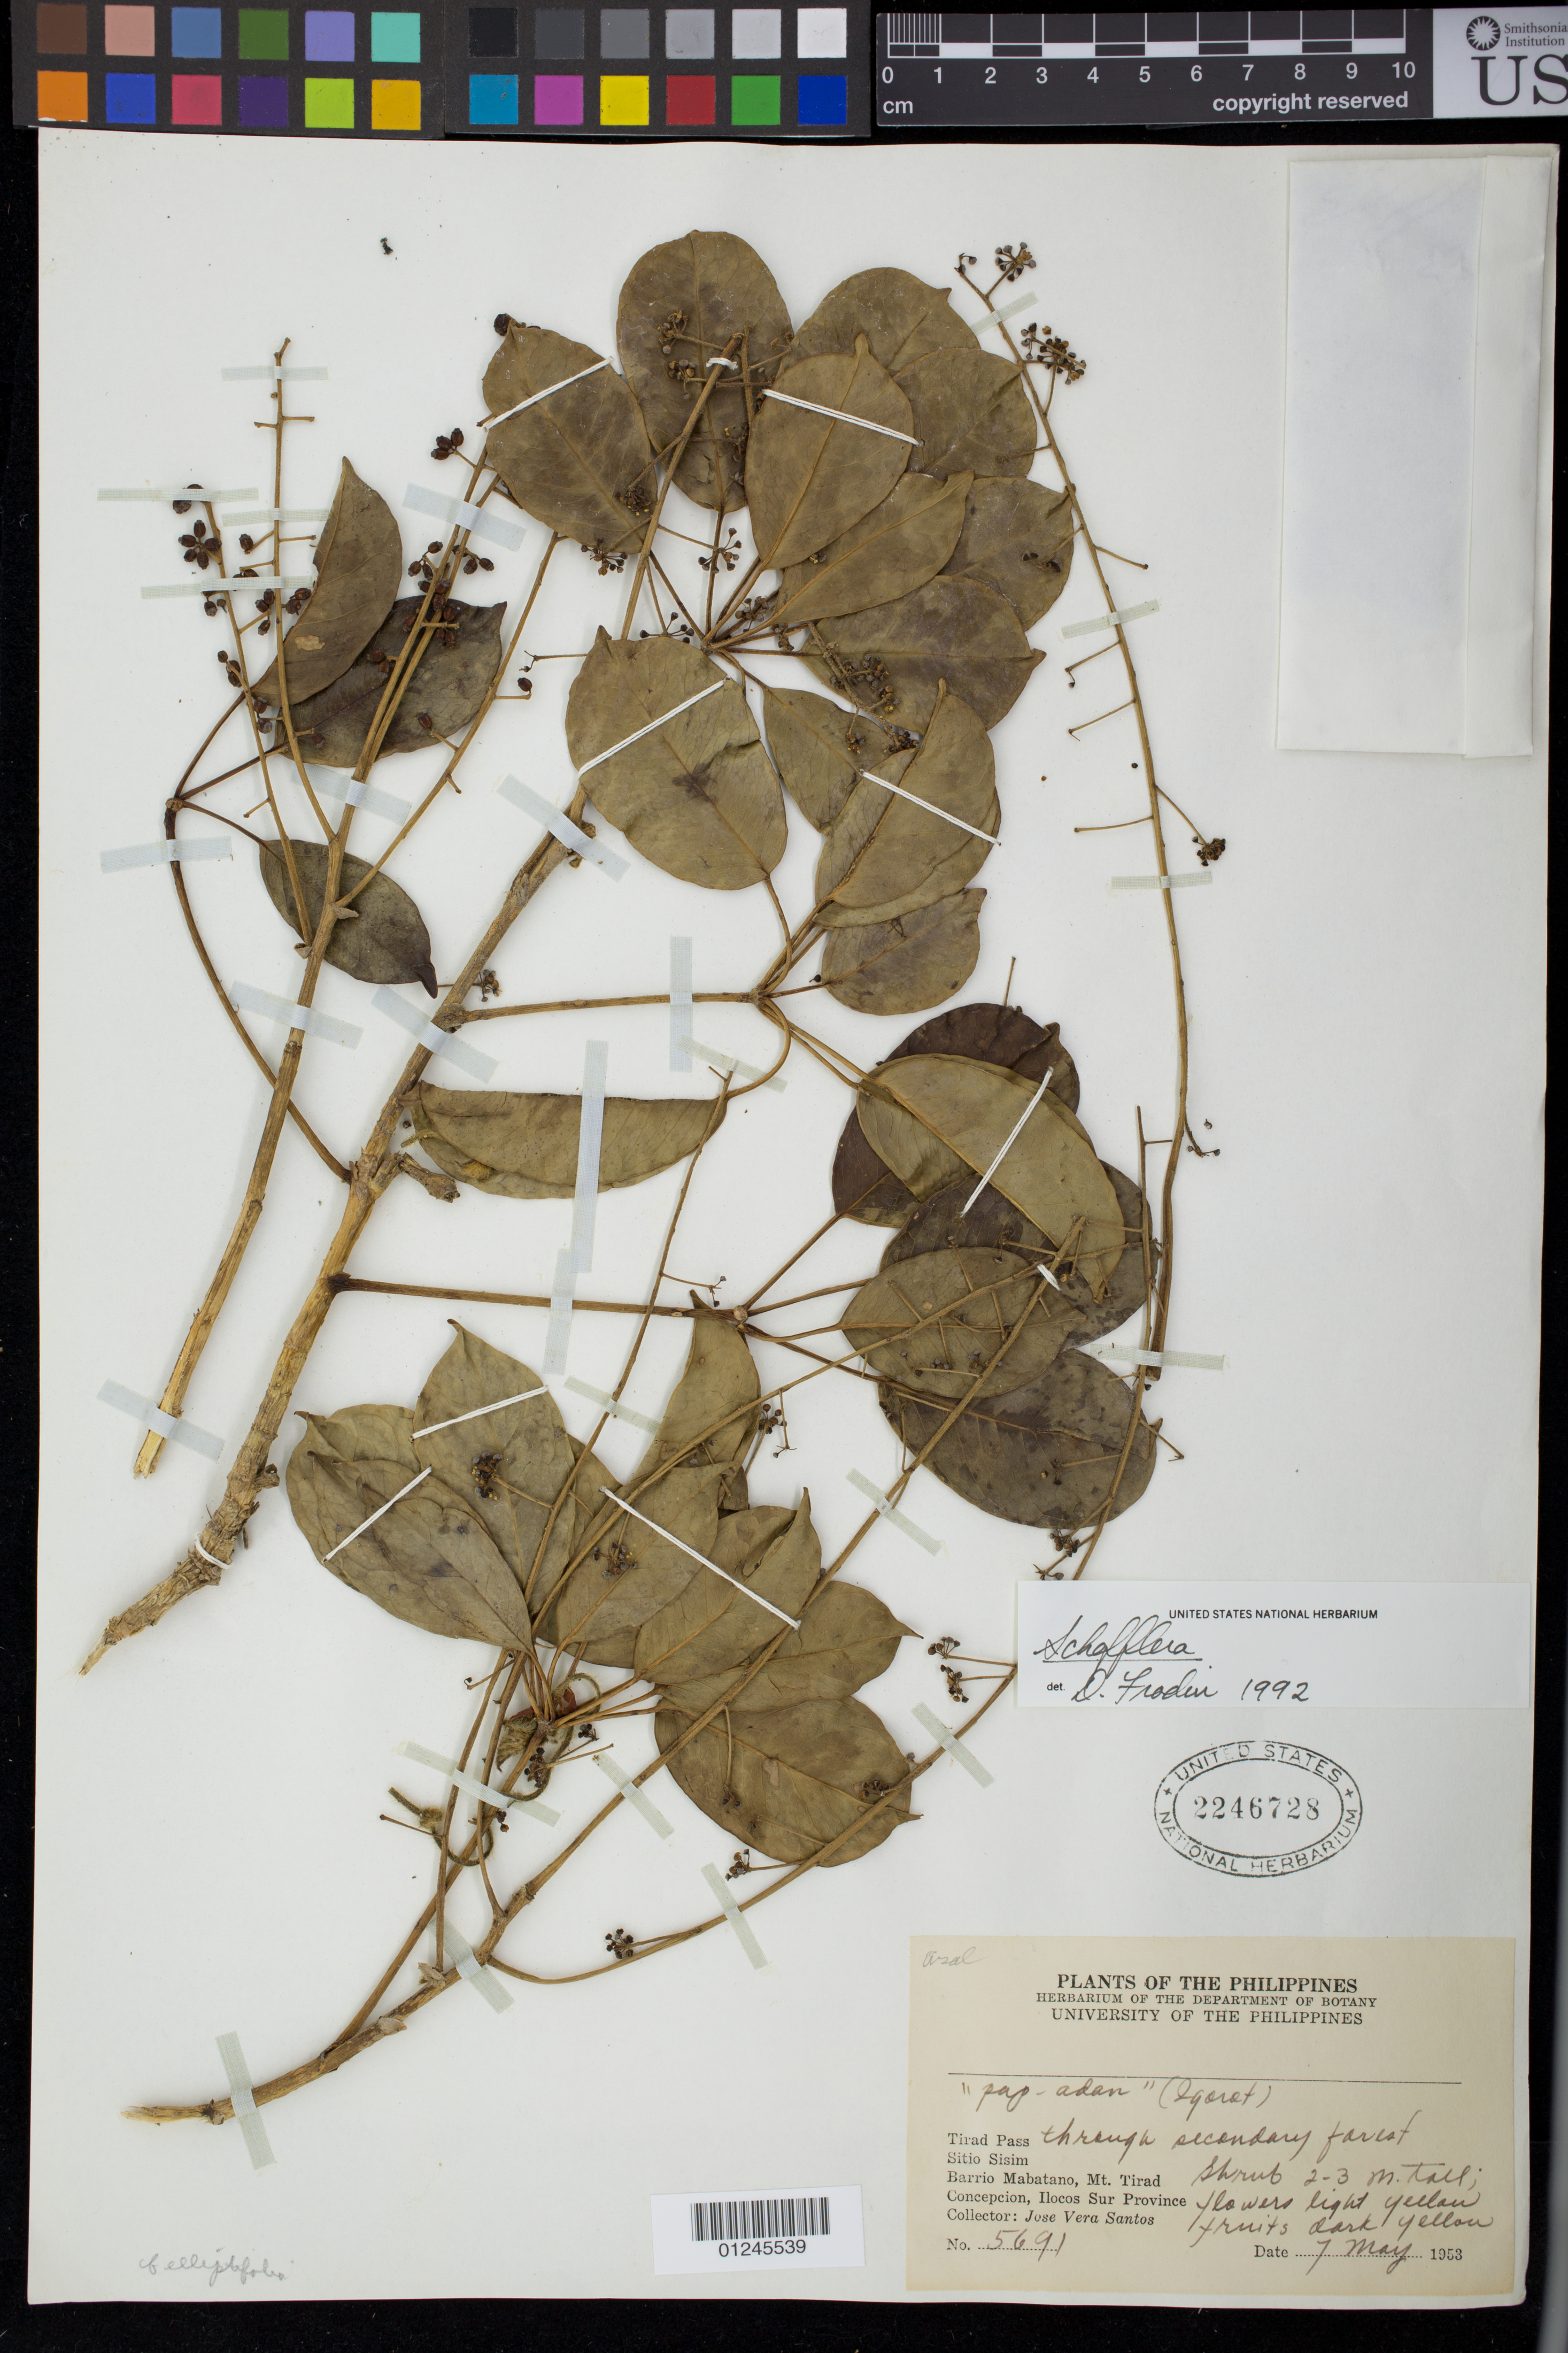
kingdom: Plantae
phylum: Tracheophyta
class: Magnoliopsida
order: Apiales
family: Araliaceae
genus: Schefflera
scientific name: Schefflera sp.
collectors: J. V. Santos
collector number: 5691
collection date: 1953-05-07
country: Philippines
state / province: Ilocos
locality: Tirad Pass. Sitio Sisim. Barrio Mabatano. Mt. Tirad. Concepcion. Ilocos Sur Province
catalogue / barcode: US 2246728